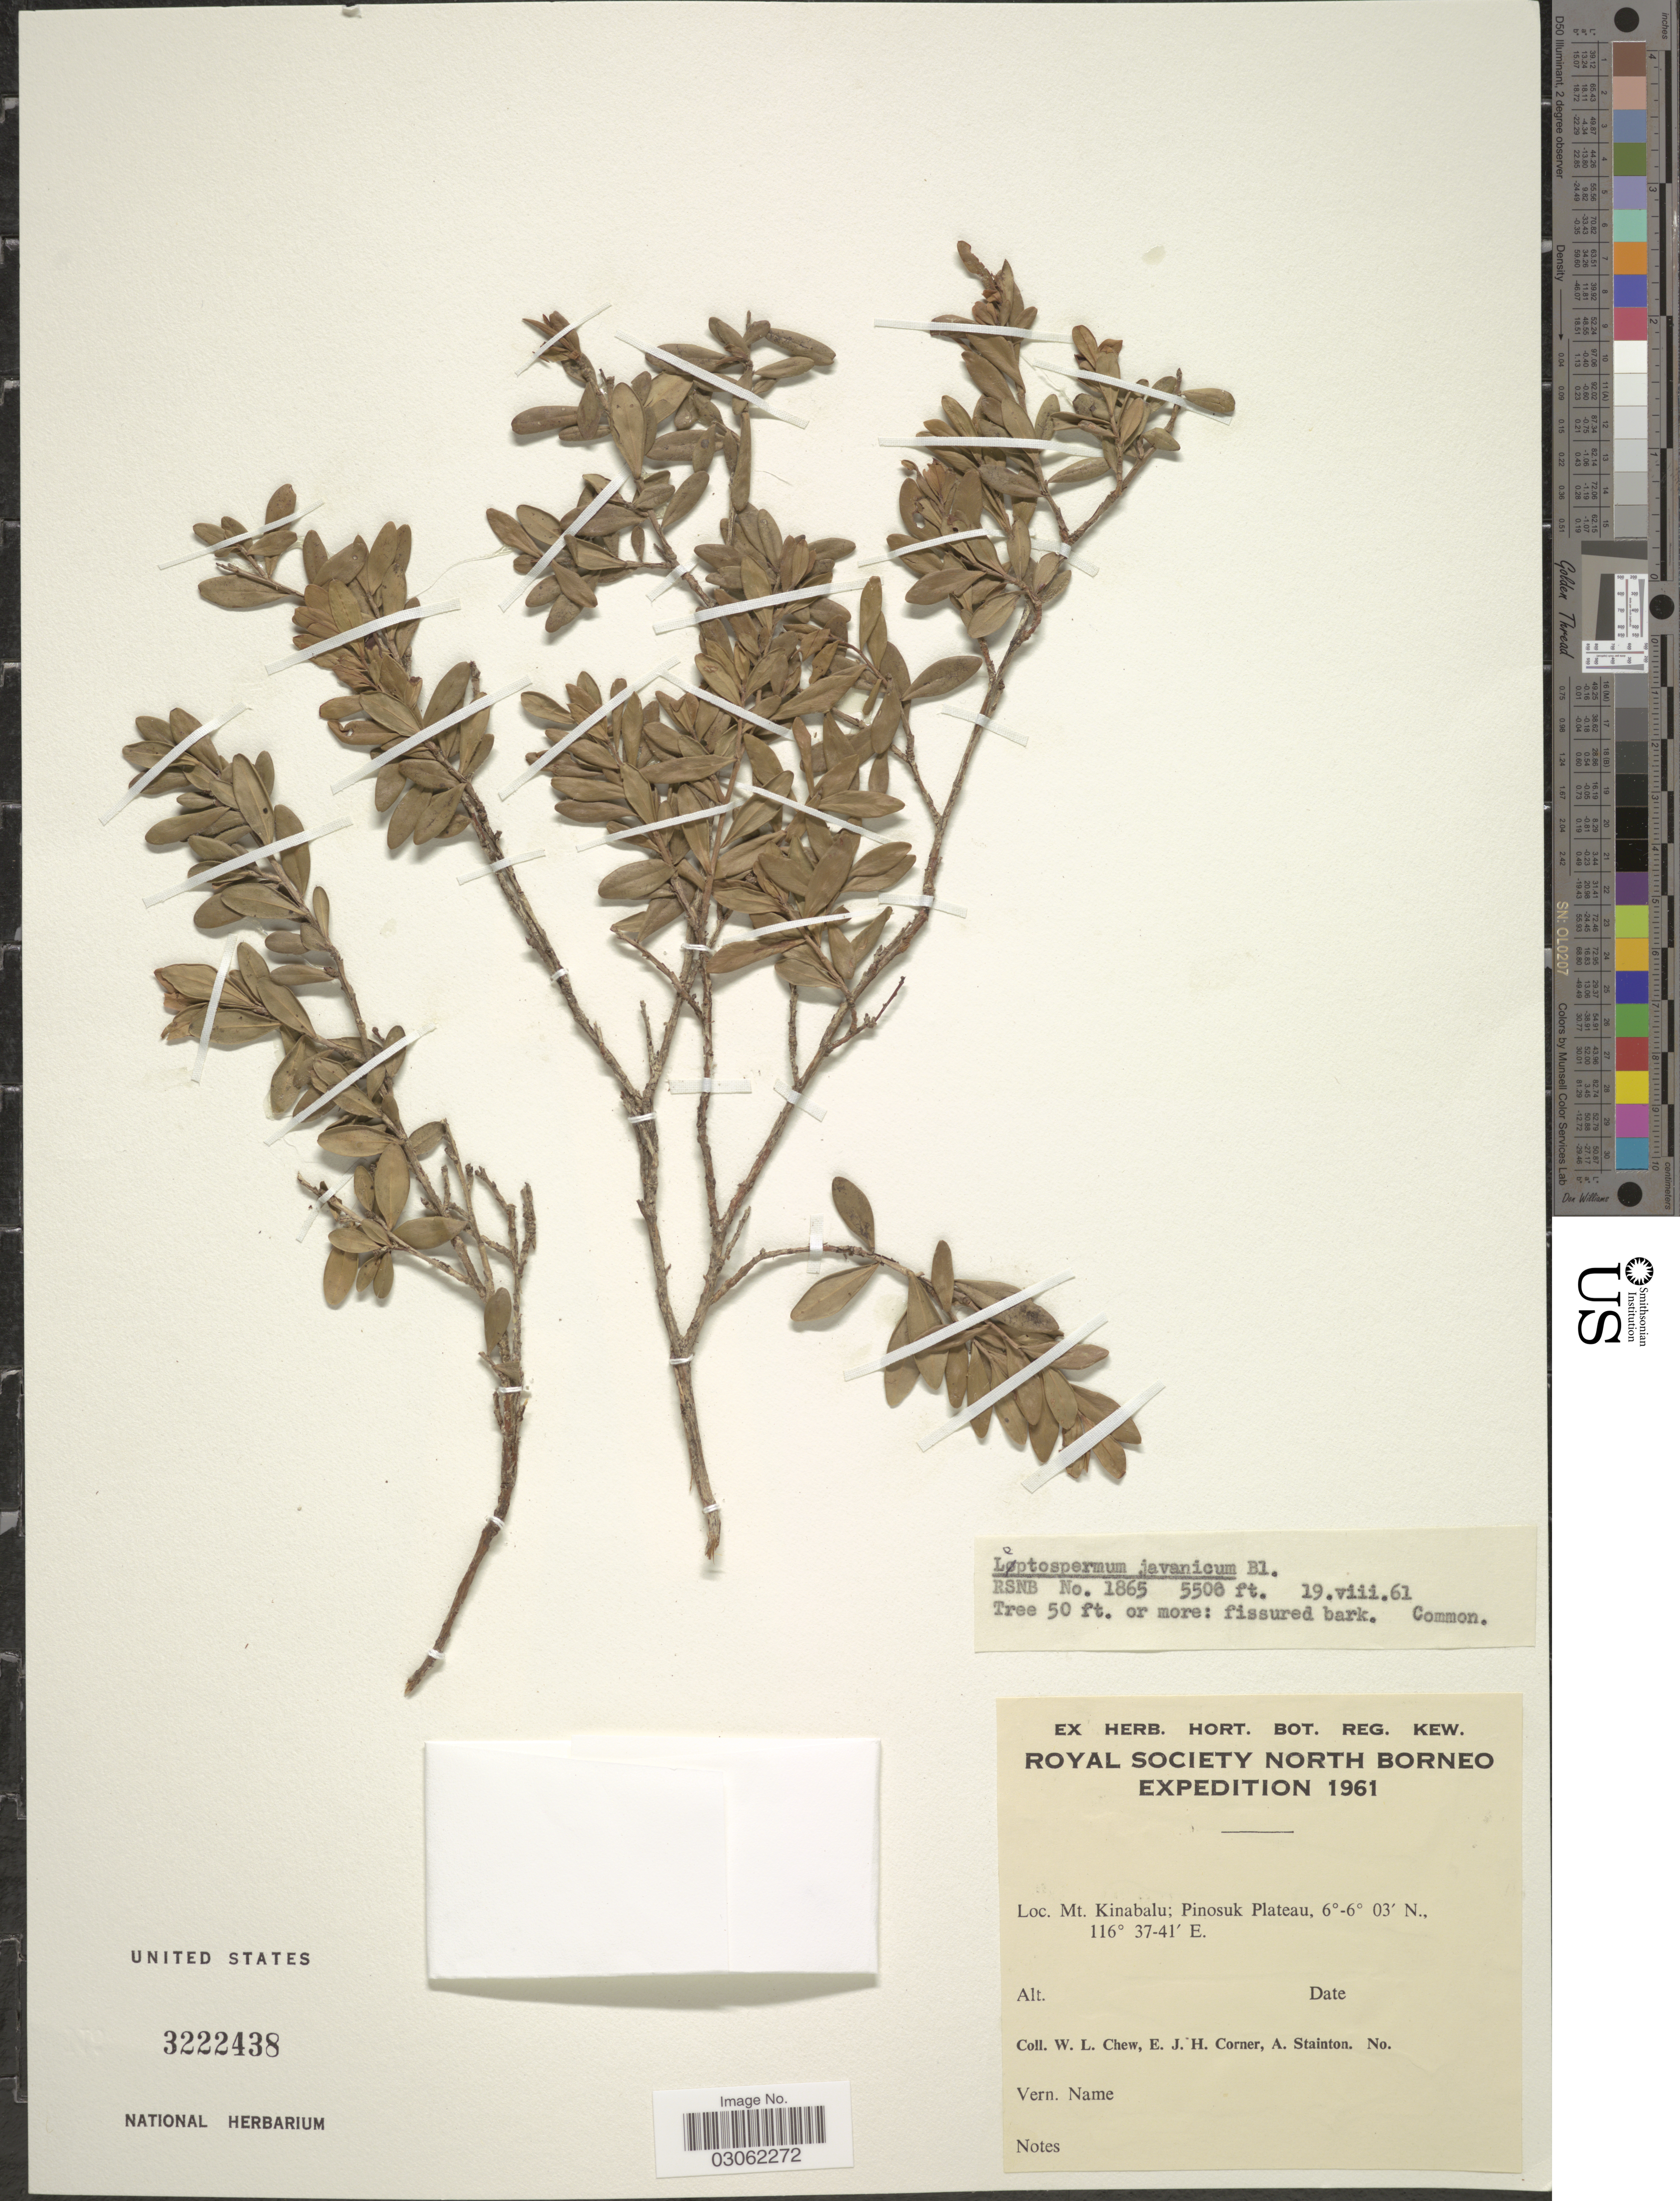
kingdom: Plantae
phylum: Tracheophyta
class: Magnoliopsida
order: Myrtales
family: Myrtaceae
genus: Leptospermum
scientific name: Leptospermum javanicum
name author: Blume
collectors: W. Chew, E. Corner & A. Stainton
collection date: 1961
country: Malaysia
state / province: Sabah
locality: North Borneo. Mt. Kinabalu; Pinosuk Plateau.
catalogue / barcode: US 3222438